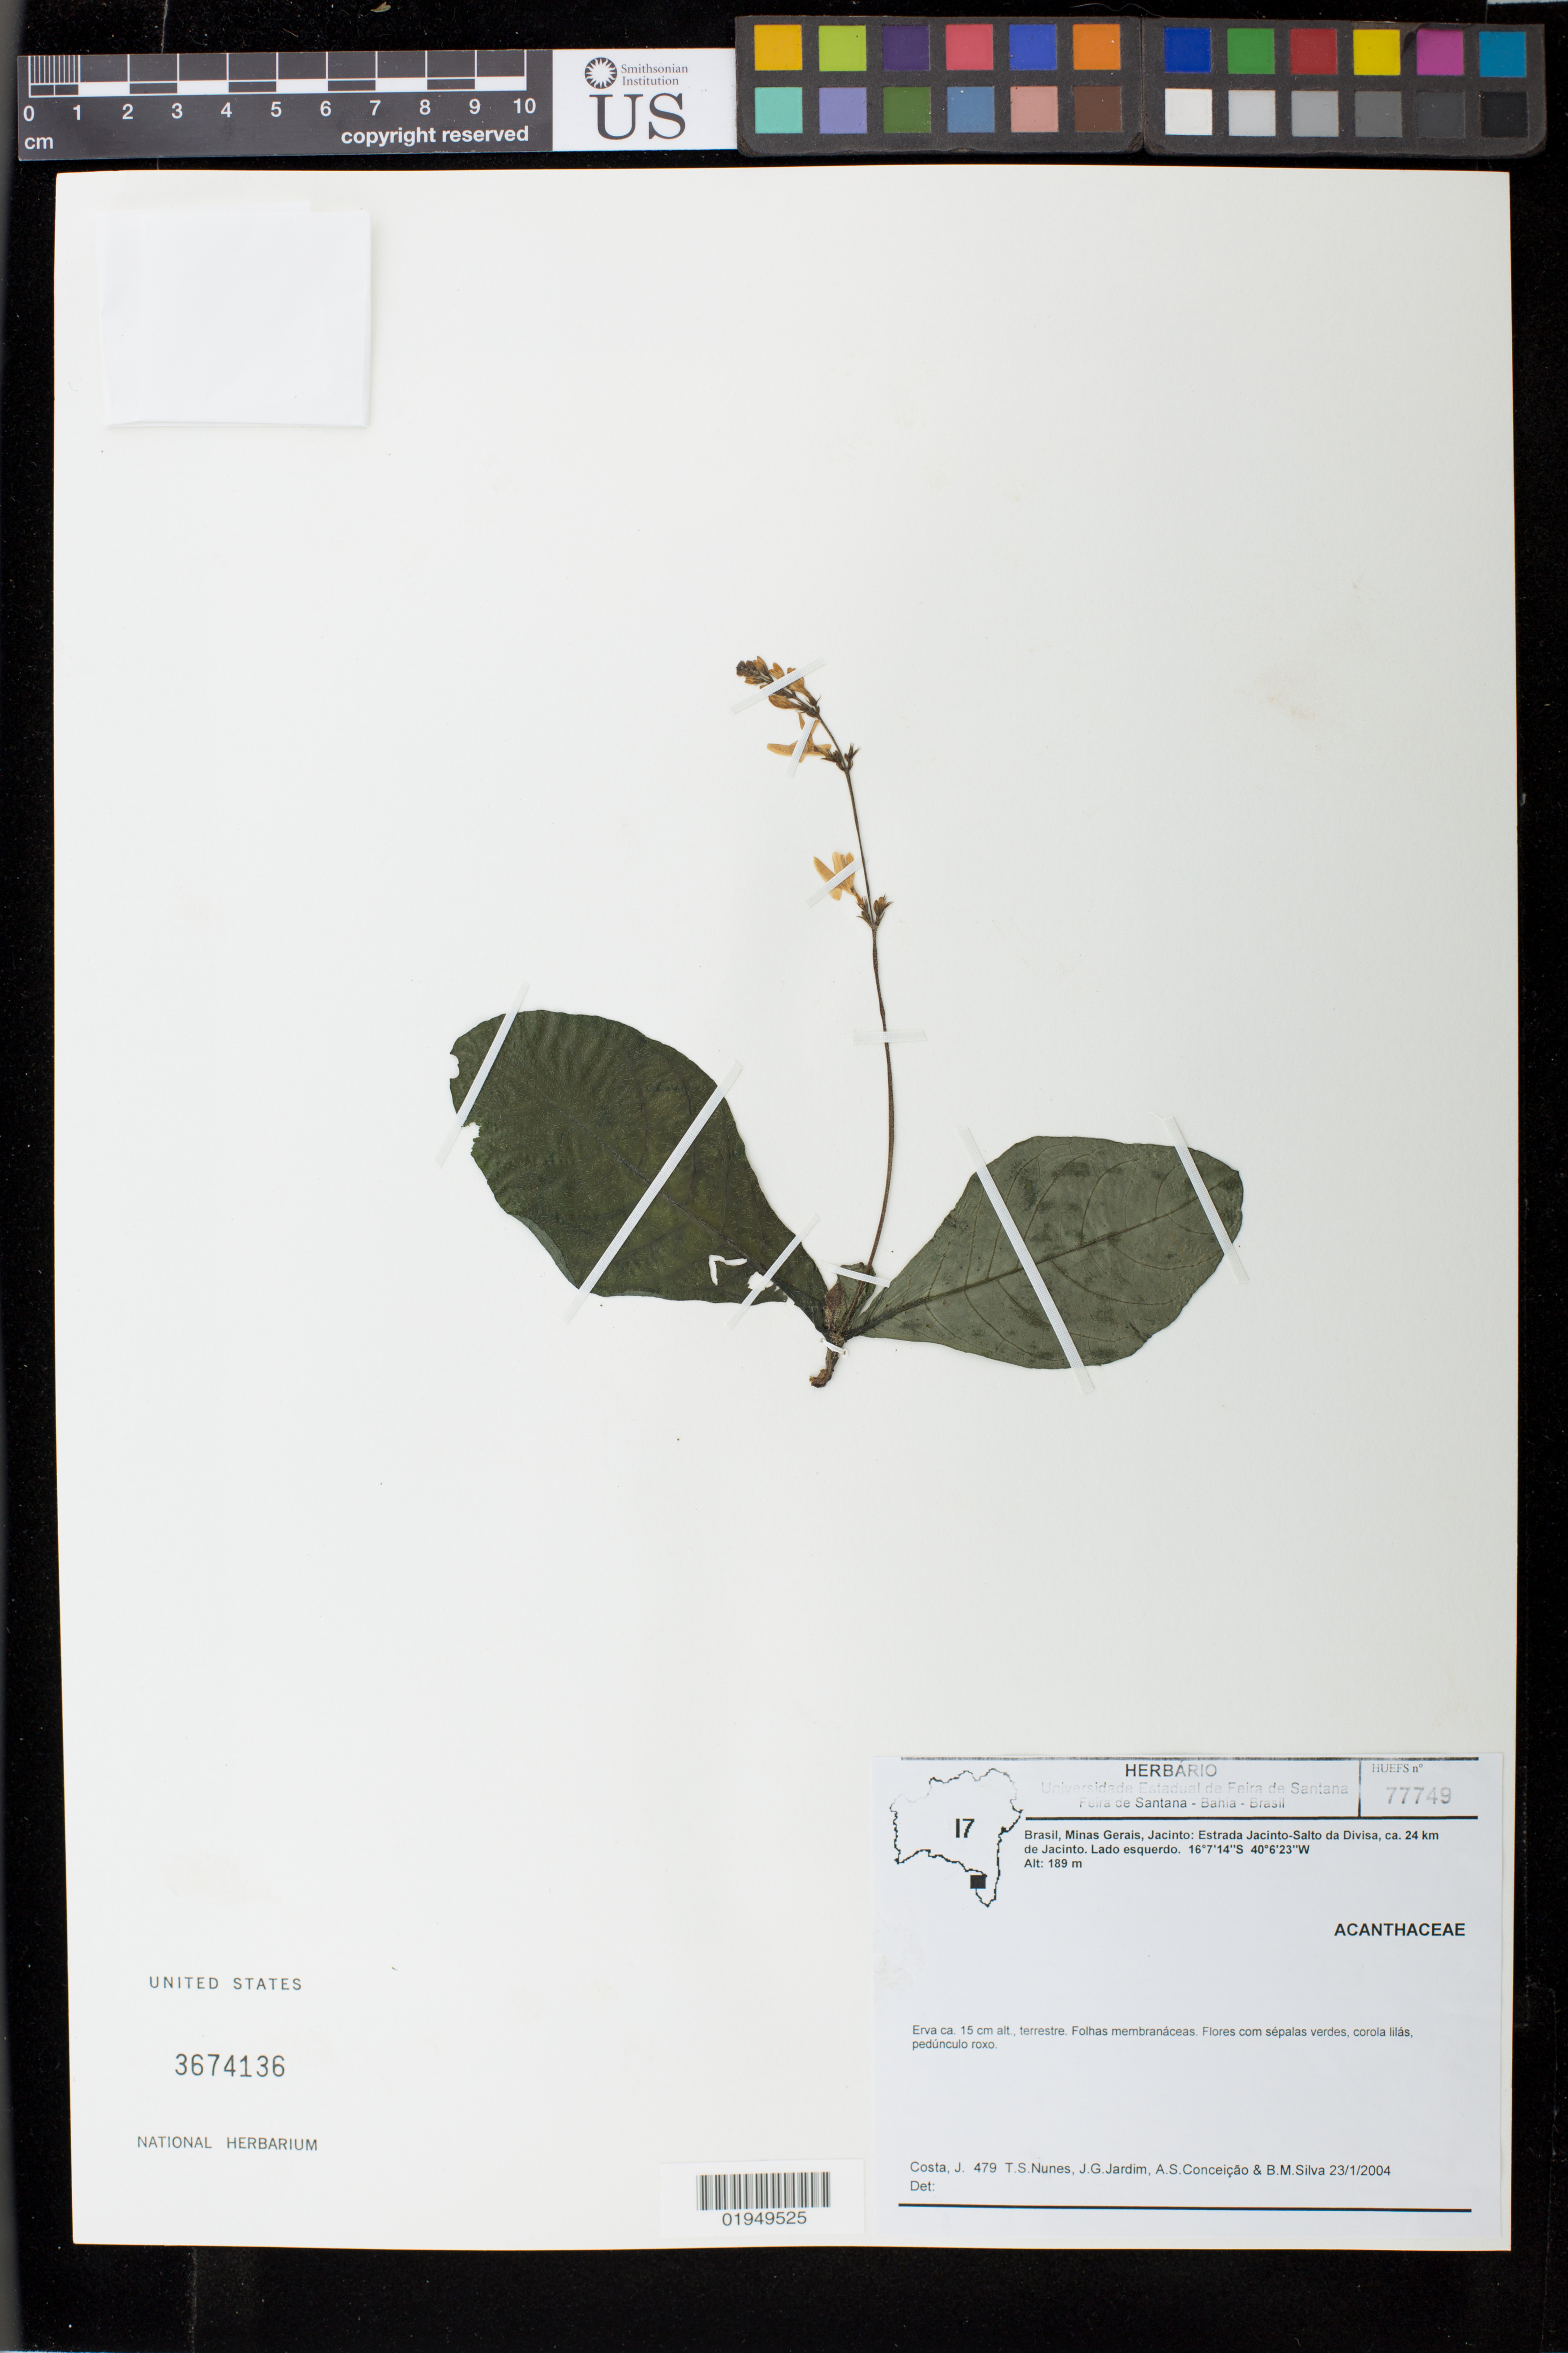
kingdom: Plantae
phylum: Tracheophyta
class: Magnoliopsida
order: Lamiales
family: Acanthaceae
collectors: J. Costa, T. S. Nunes, J. Jardim, A. Conceição & B. Silva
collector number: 479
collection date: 2004-01-23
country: Brazil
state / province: Minas Gerais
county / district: Jacinto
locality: Estrada Jacinto-Salto da Divisa, ca. 24 km de Jacinto. Lado esquerdo.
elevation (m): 189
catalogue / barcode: US 3674136